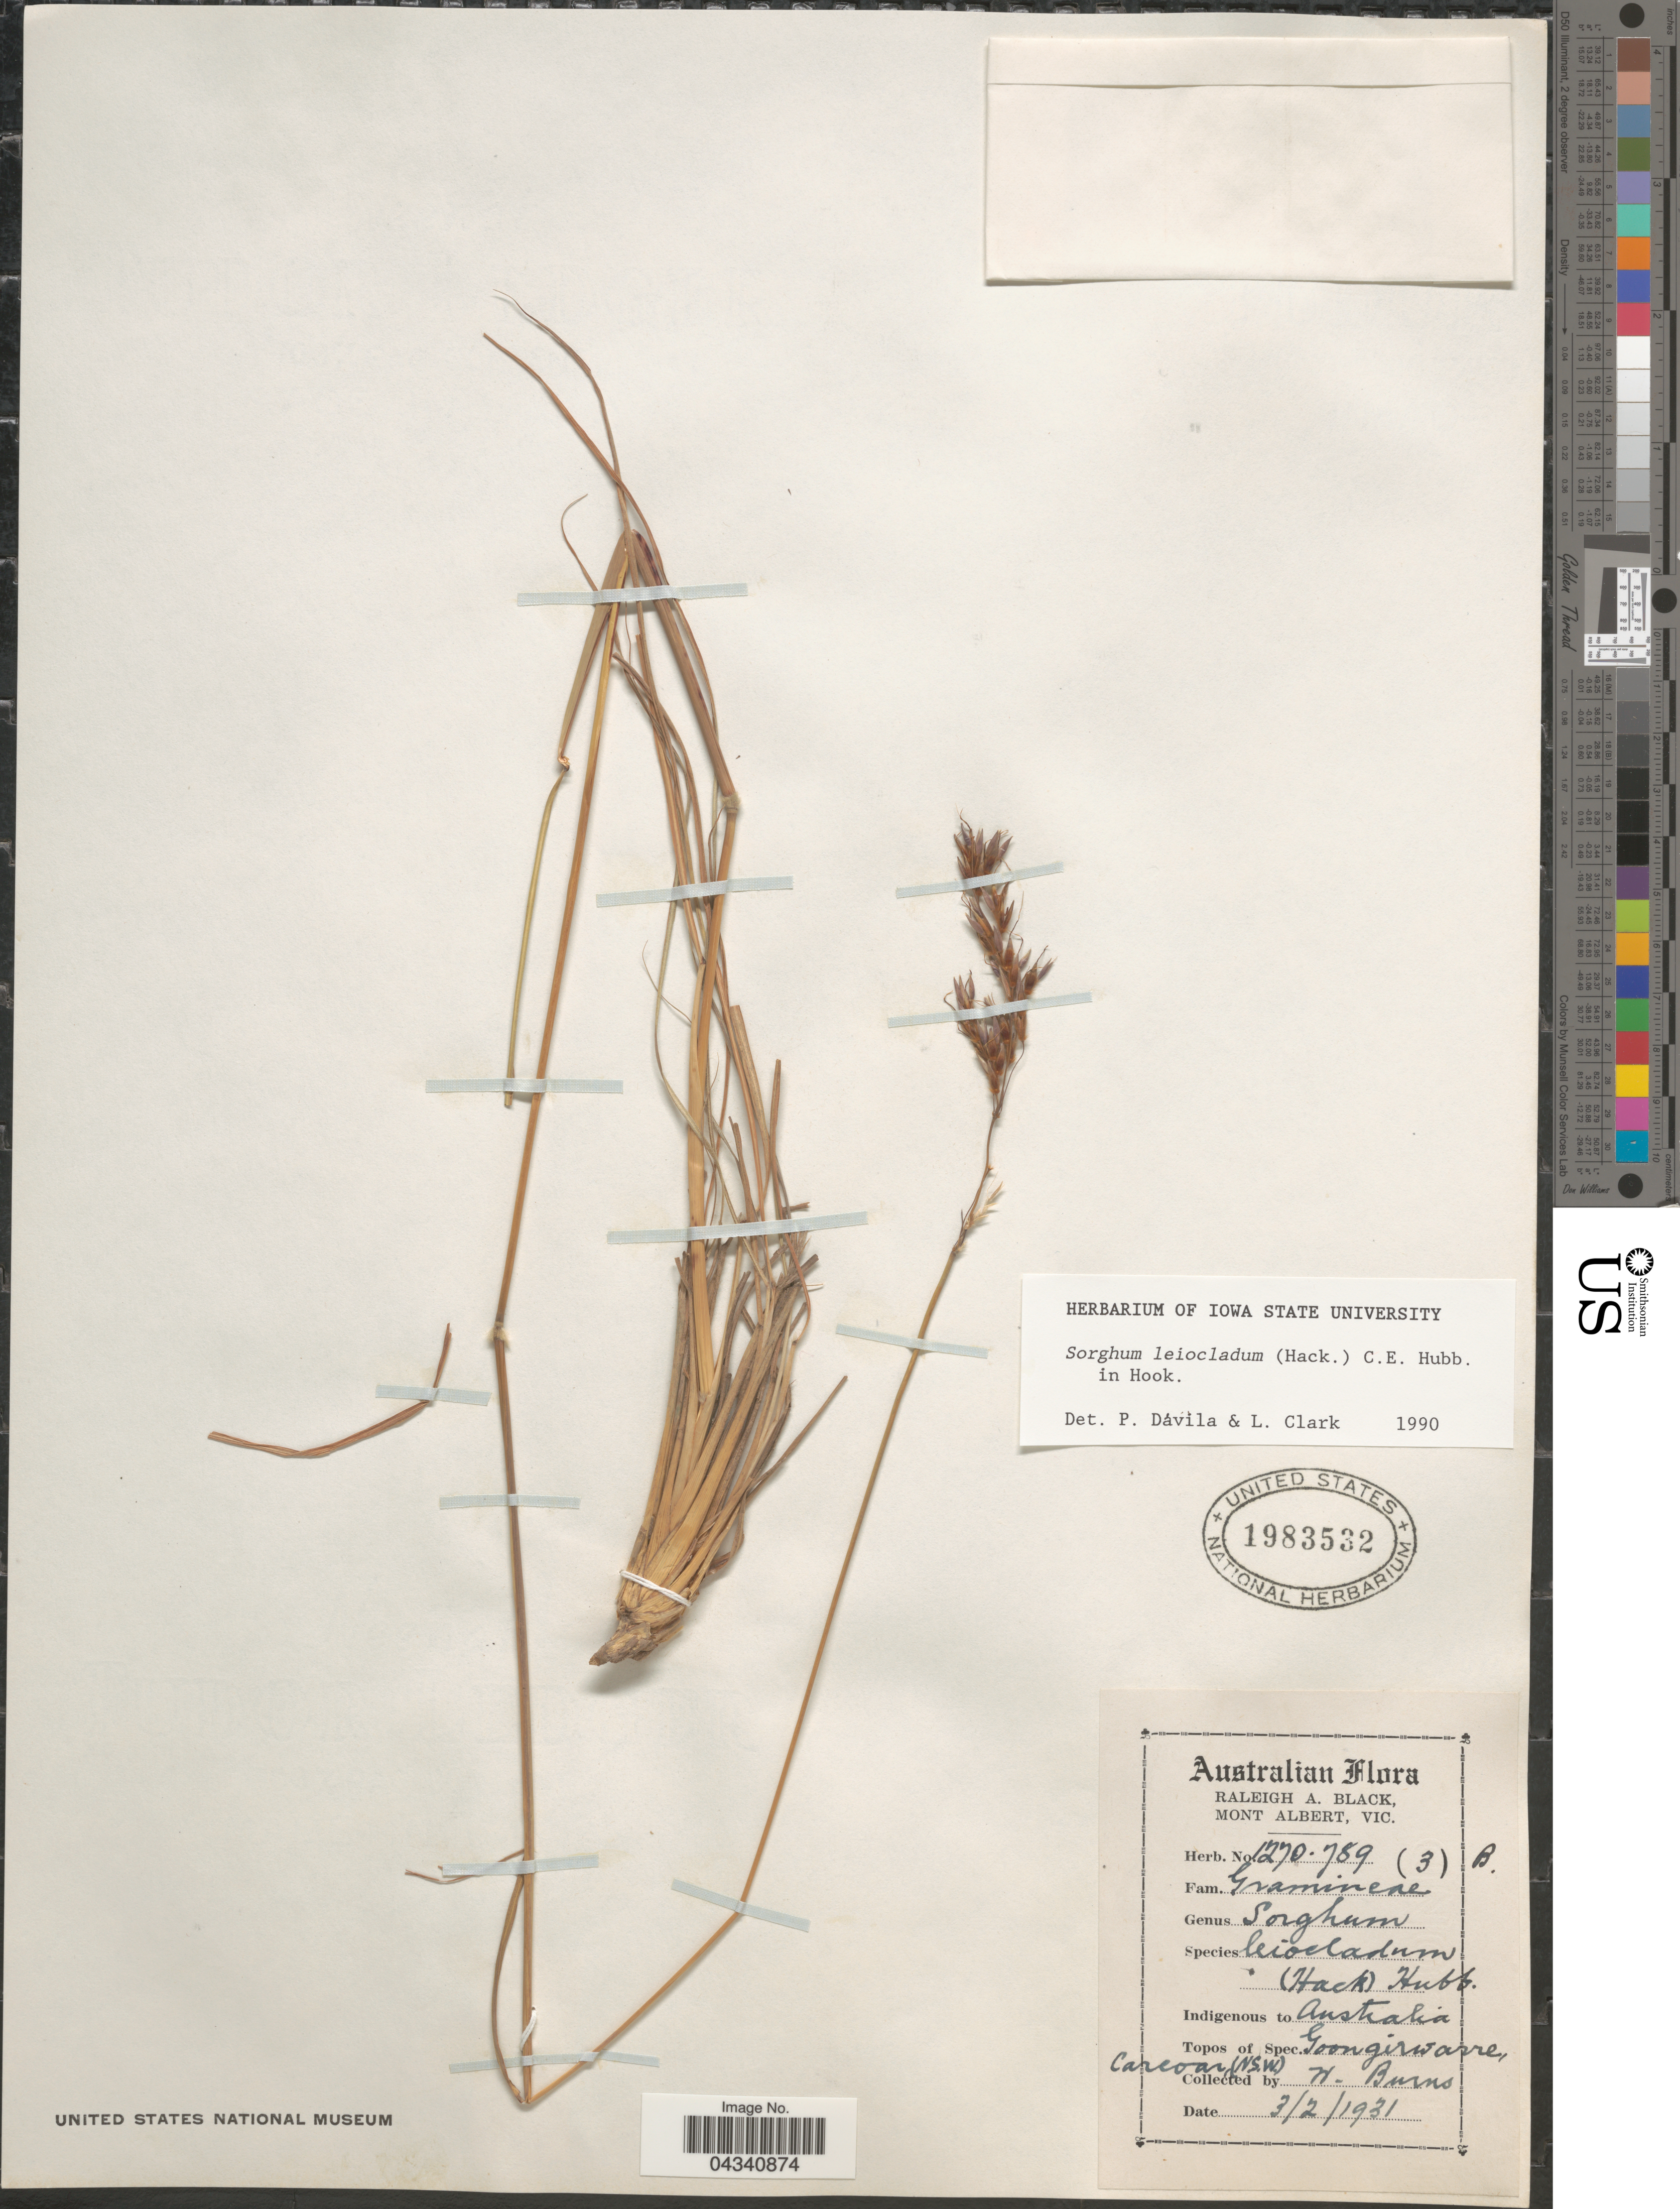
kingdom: Plantae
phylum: Tracheophyta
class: Liliopsida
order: Poales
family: Poaceae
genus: Sorghum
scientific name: Sorghum leiocladum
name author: (J. Hack.) C.E. Hubb.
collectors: W. Burns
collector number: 1270.789(3)B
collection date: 1931-02-03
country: Australia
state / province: New South Wales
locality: Goongirwarre, Carcoar.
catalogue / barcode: US 1983532